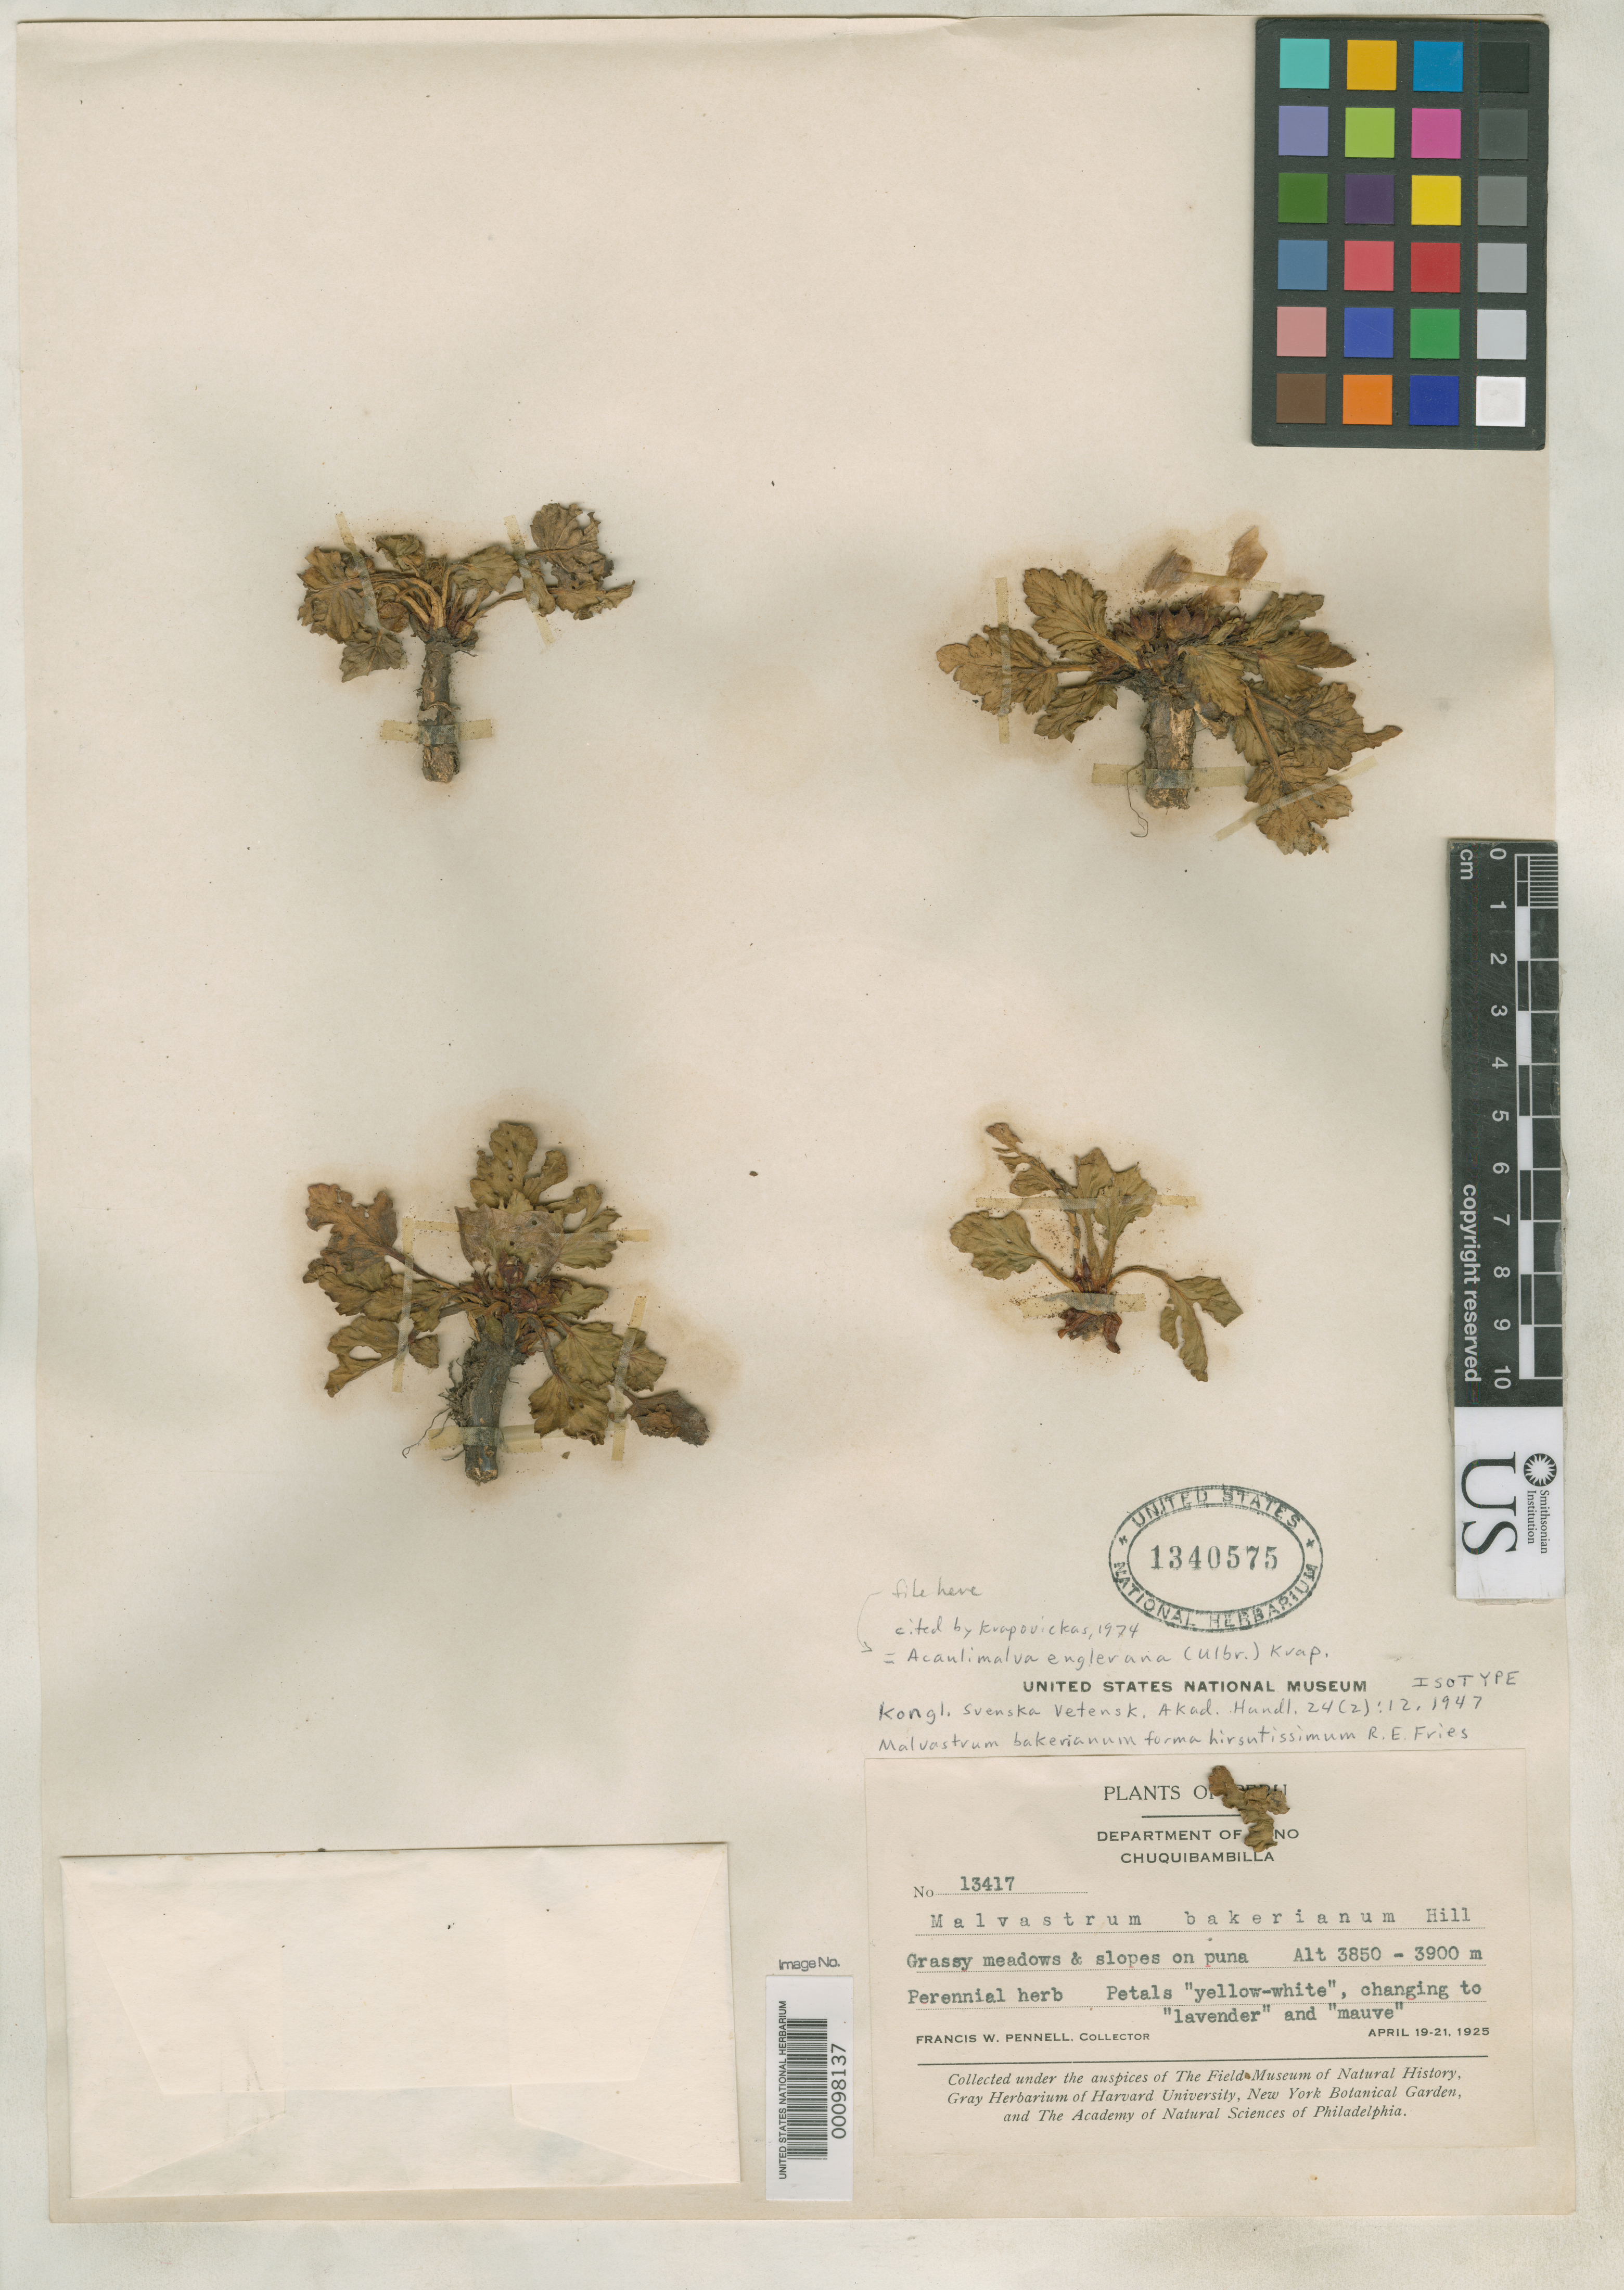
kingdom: Plantae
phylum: Tracheophyta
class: Magnoliopsida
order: Malvales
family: Malvaceae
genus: Malvastrum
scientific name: Malvastrum bakerianum f. hirsutissimum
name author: R.E. Fr. in A. Gray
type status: Isotype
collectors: F. W. Pennell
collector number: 13417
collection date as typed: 19 Apr 1925 to 21 Apr 1925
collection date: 1925-04-19/1925-04-21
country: Peru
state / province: Puno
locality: Chugui Bambilla.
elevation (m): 3850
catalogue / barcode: US 1340575